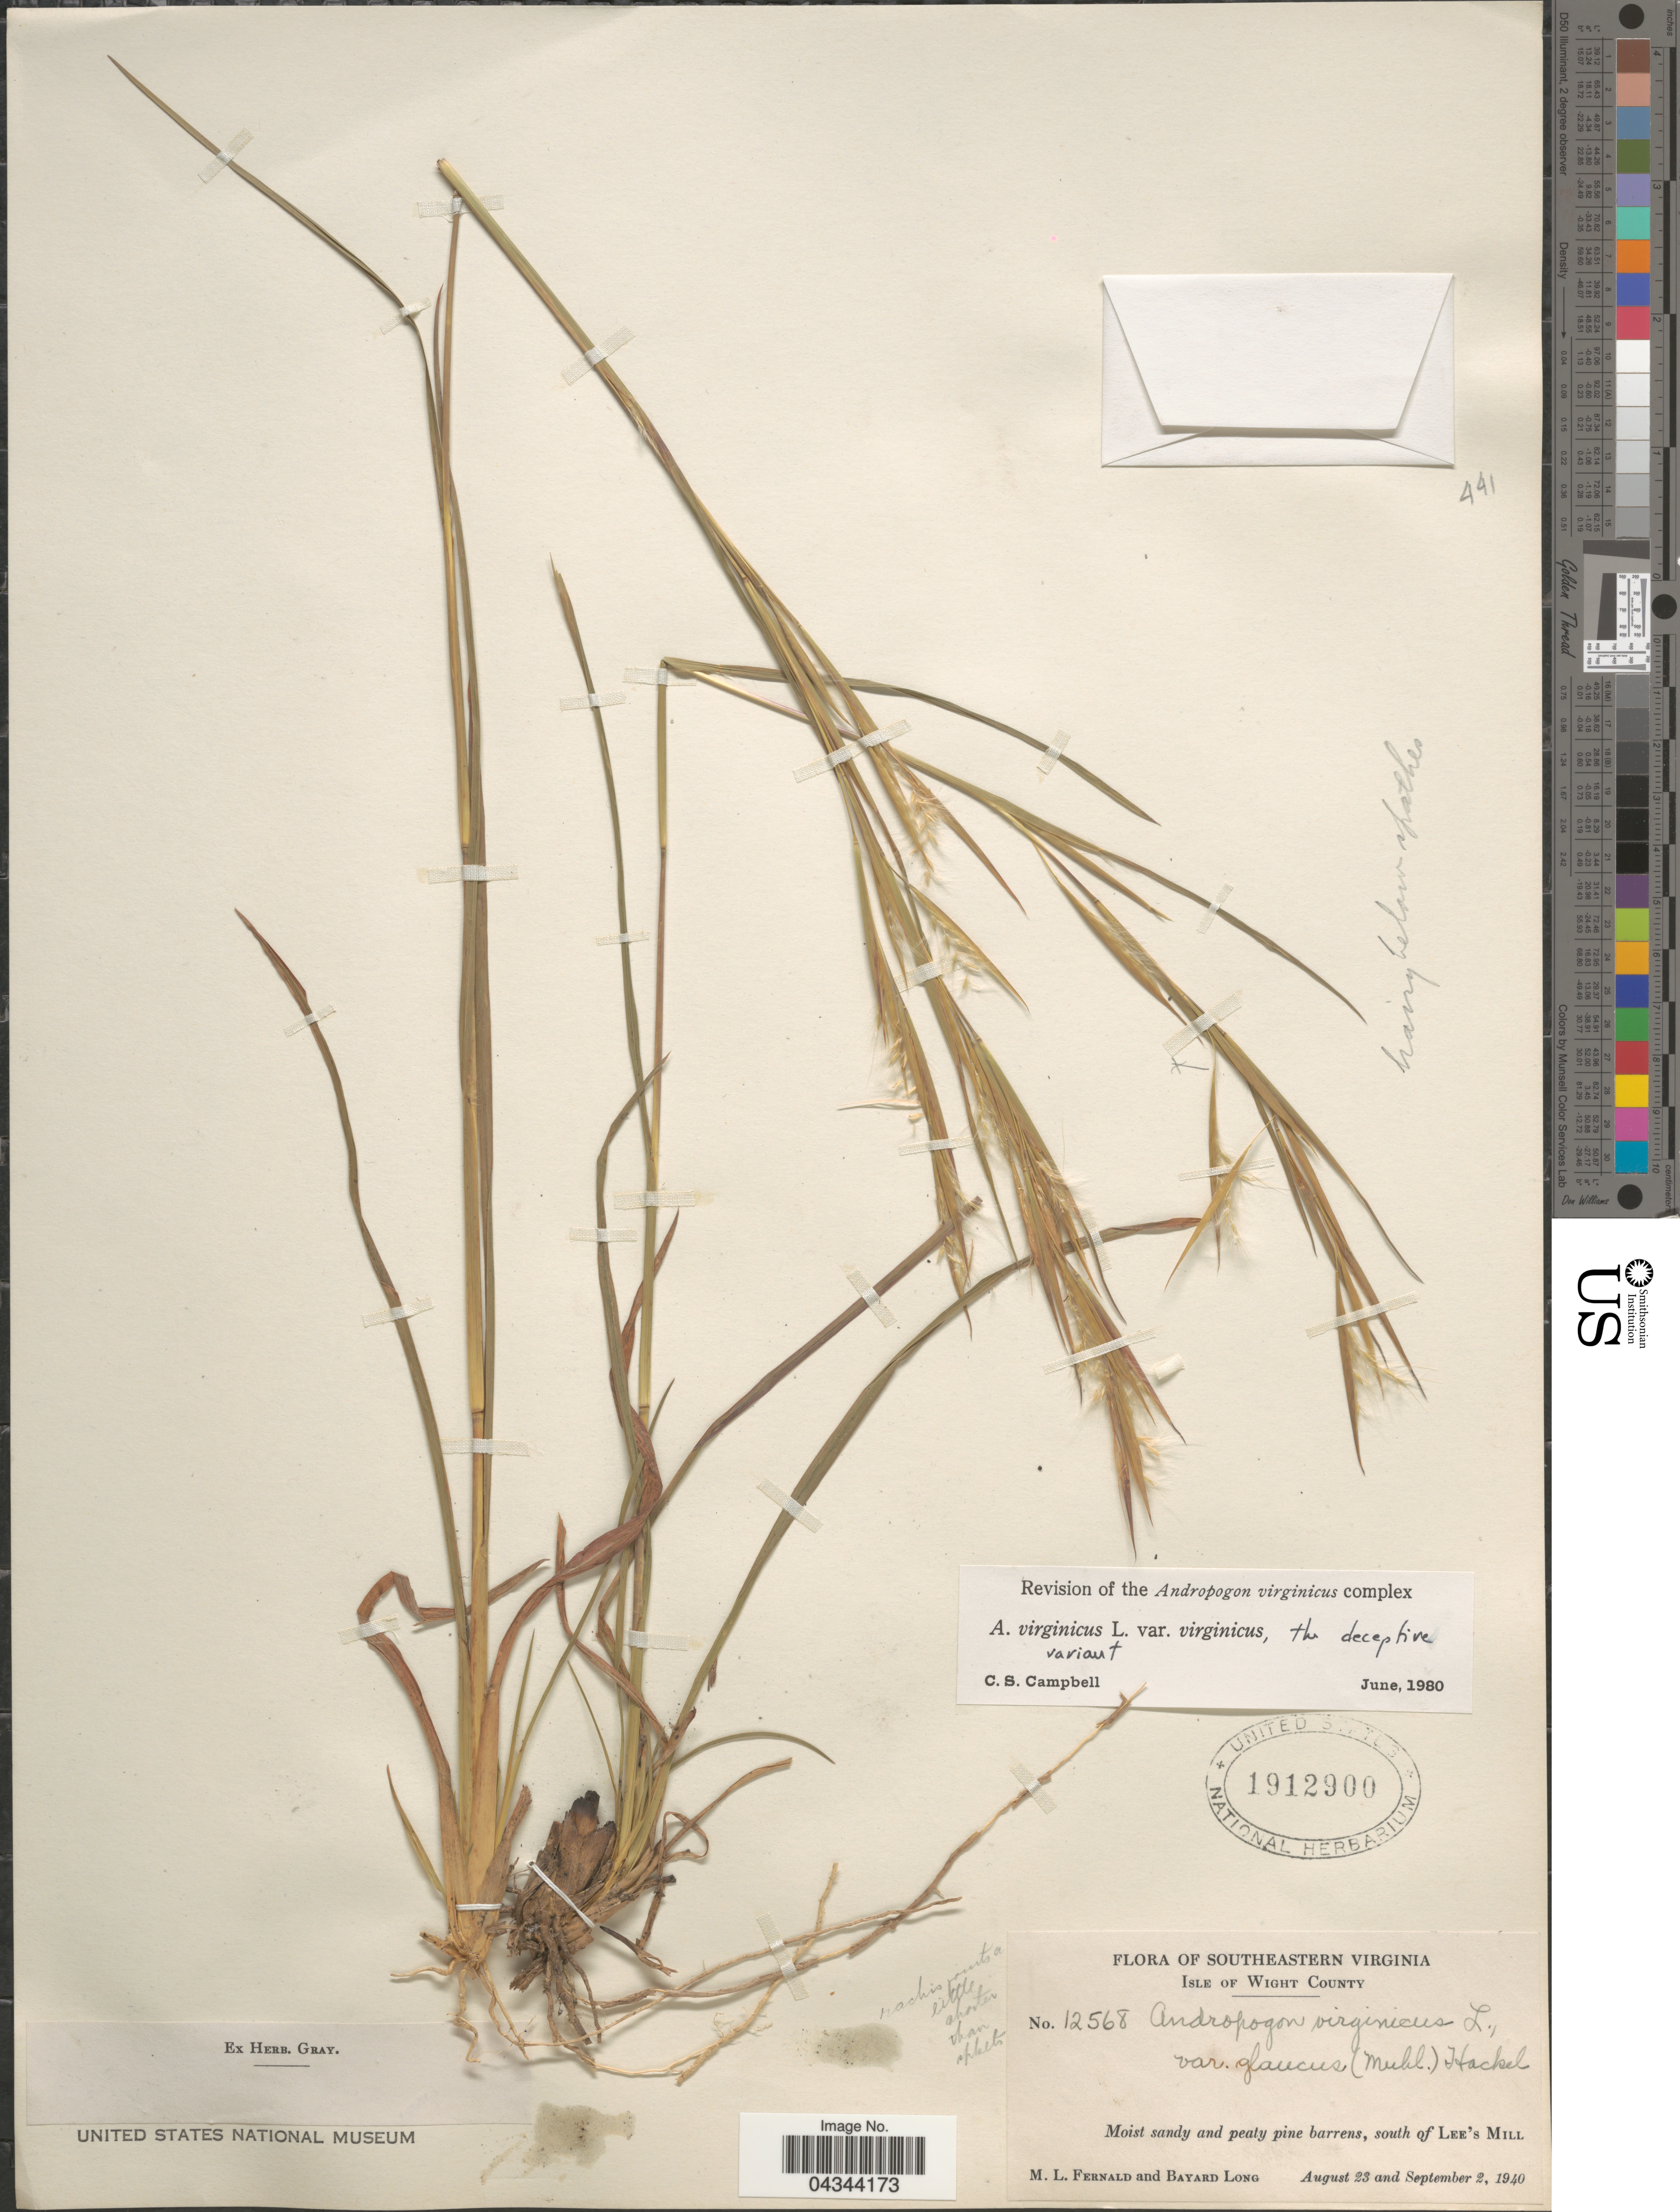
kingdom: Plantae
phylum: Tracheophyta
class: Liliopsida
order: Poales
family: Poaceae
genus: Andropogon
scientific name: Andropogon virginicus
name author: L.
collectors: M. L. Fernald & B. Long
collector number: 12568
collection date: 1940-08-23/1940-09-02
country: United States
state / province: Virginia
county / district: Isle of Wight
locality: Southeastern Virginia. Isle of Wight County. South of Lee's Mill.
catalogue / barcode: US 1912900